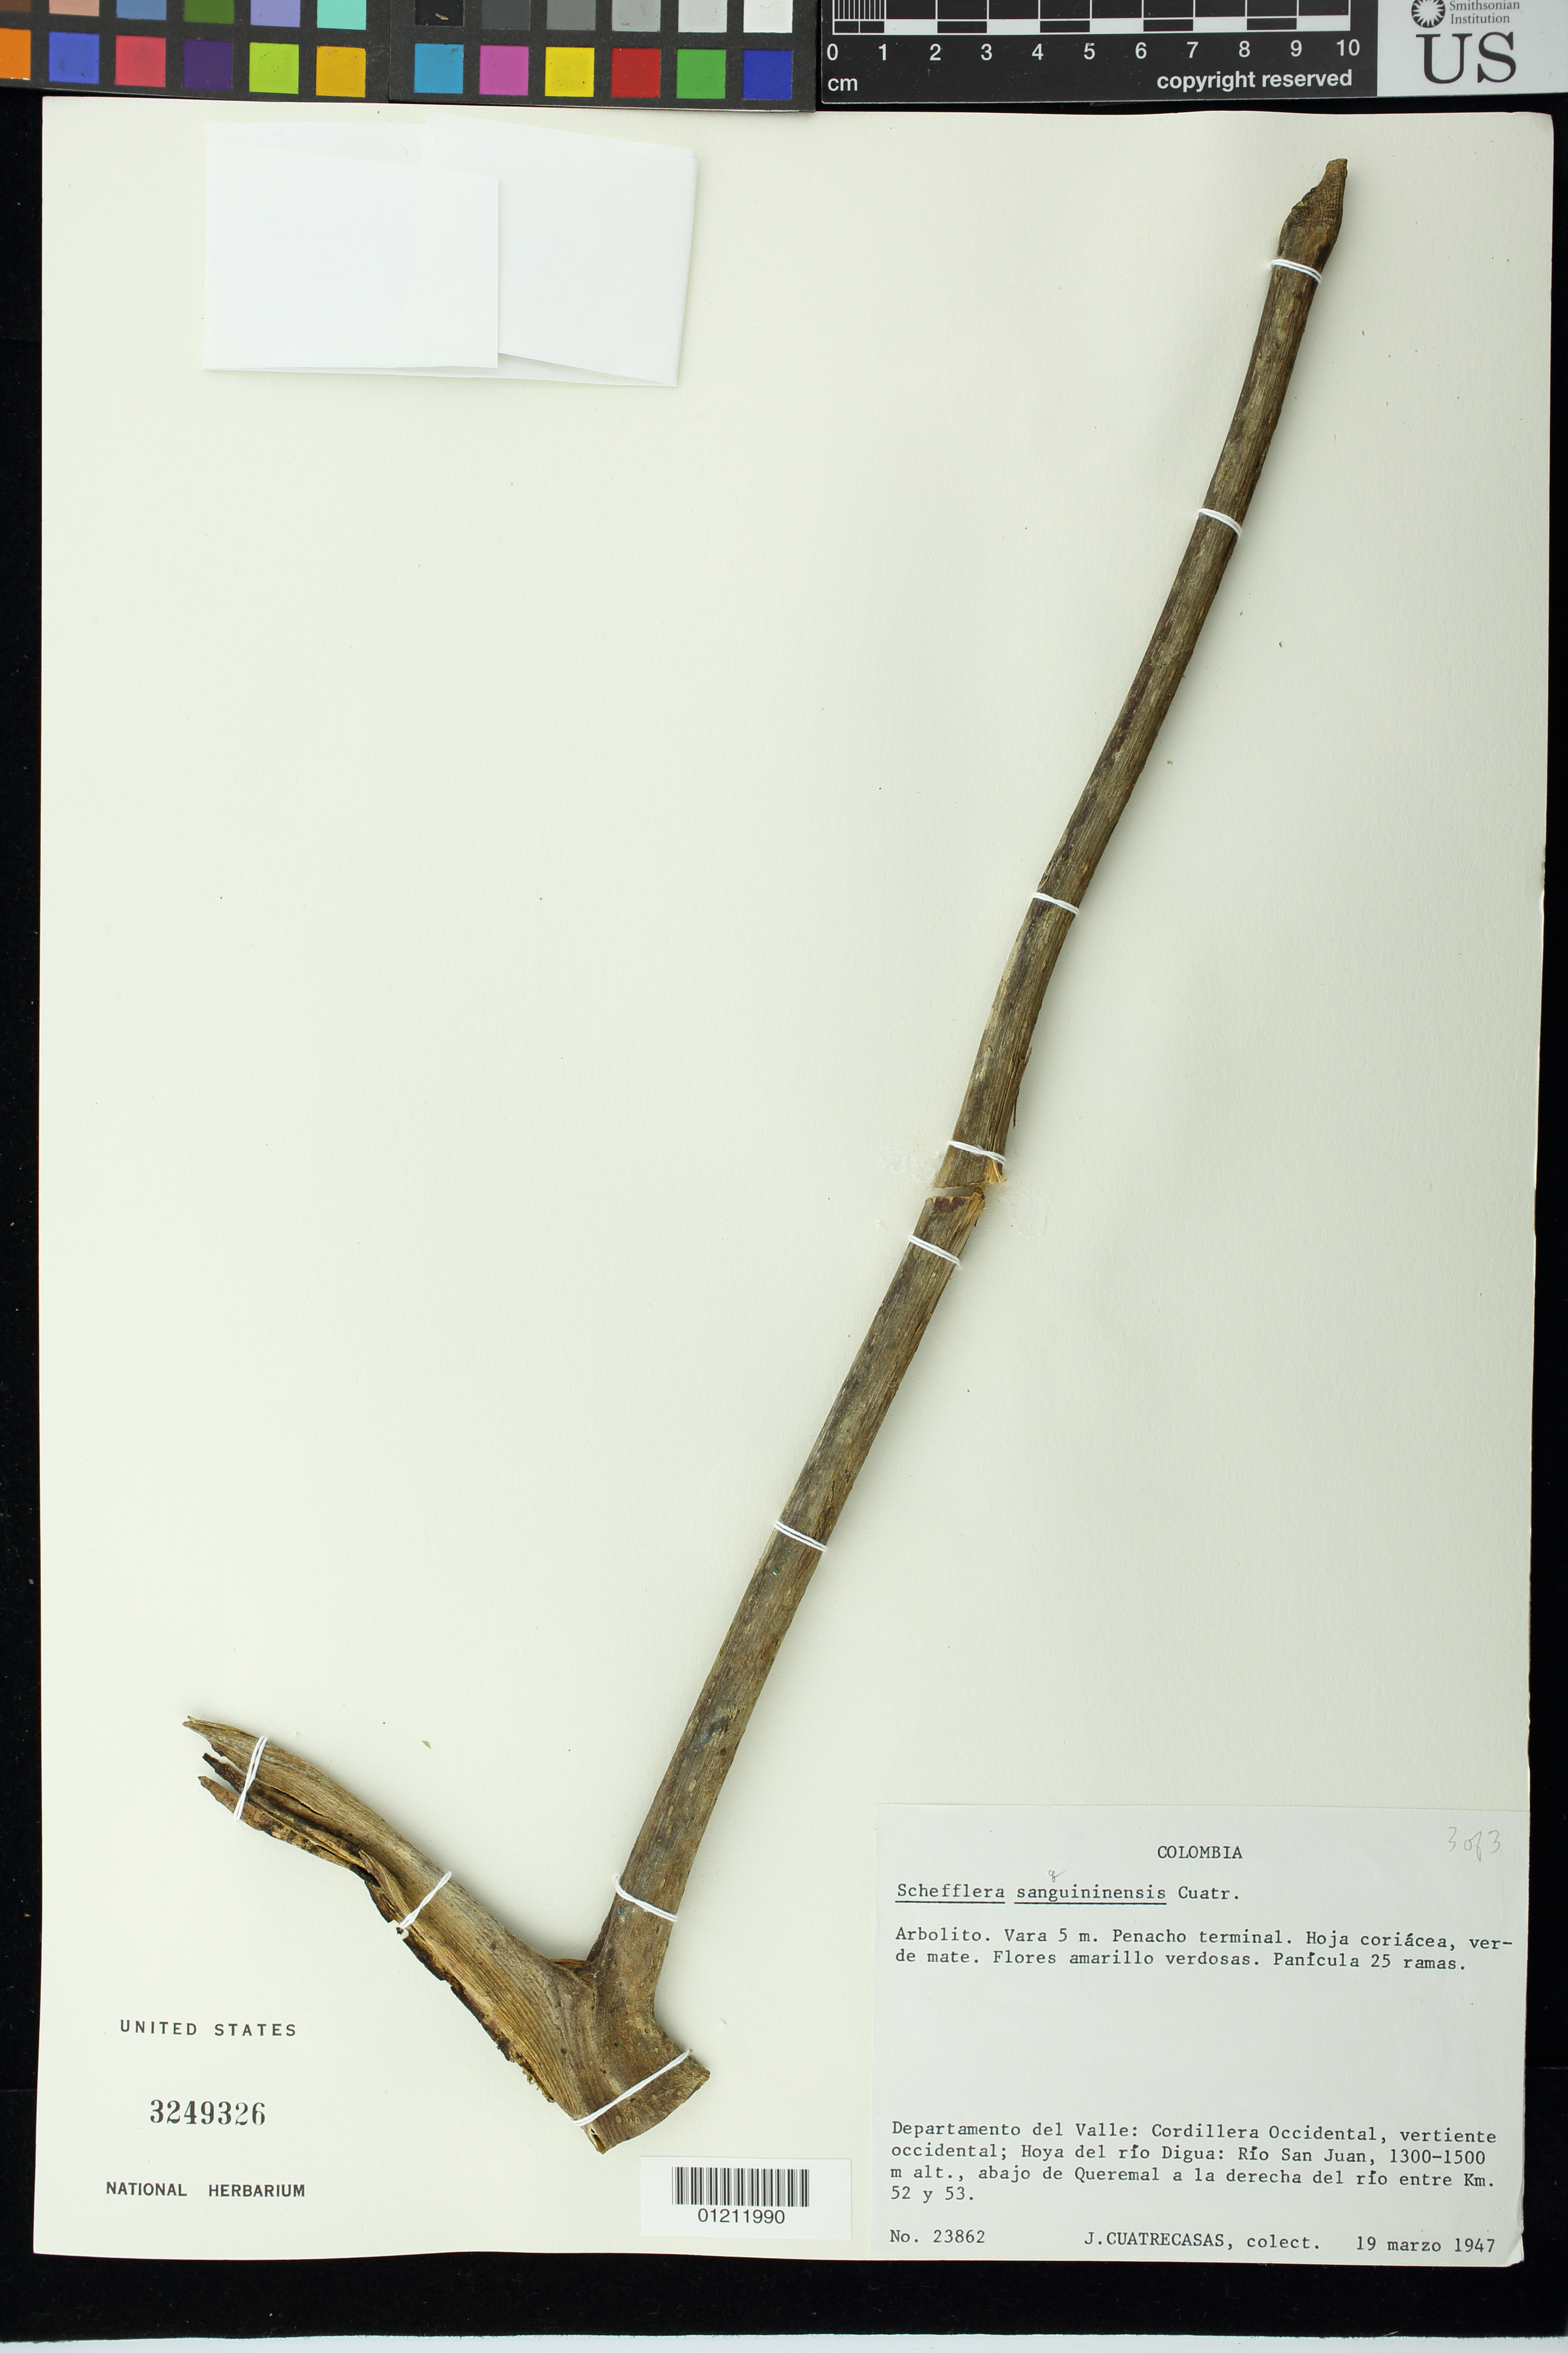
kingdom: Plantae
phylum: Tracheophyta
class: Magnoliopsida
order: Apiales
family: Araliaceae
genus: Schefflera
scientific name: Schefflera sphaerocoma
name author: (Benth.) Harms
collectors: J. Cuatrecasas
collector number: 23862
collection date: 1947-03-19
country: Colombia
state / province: Valle del Cauca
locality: Departamento del Valle: Cordillera Occidental, vertiente occidental; Hoya del río Digua: Río San Juan, abajo de Queremal a la derecha del río entre Km. 52 y 53.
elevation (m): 1300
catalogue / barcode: US 3249326